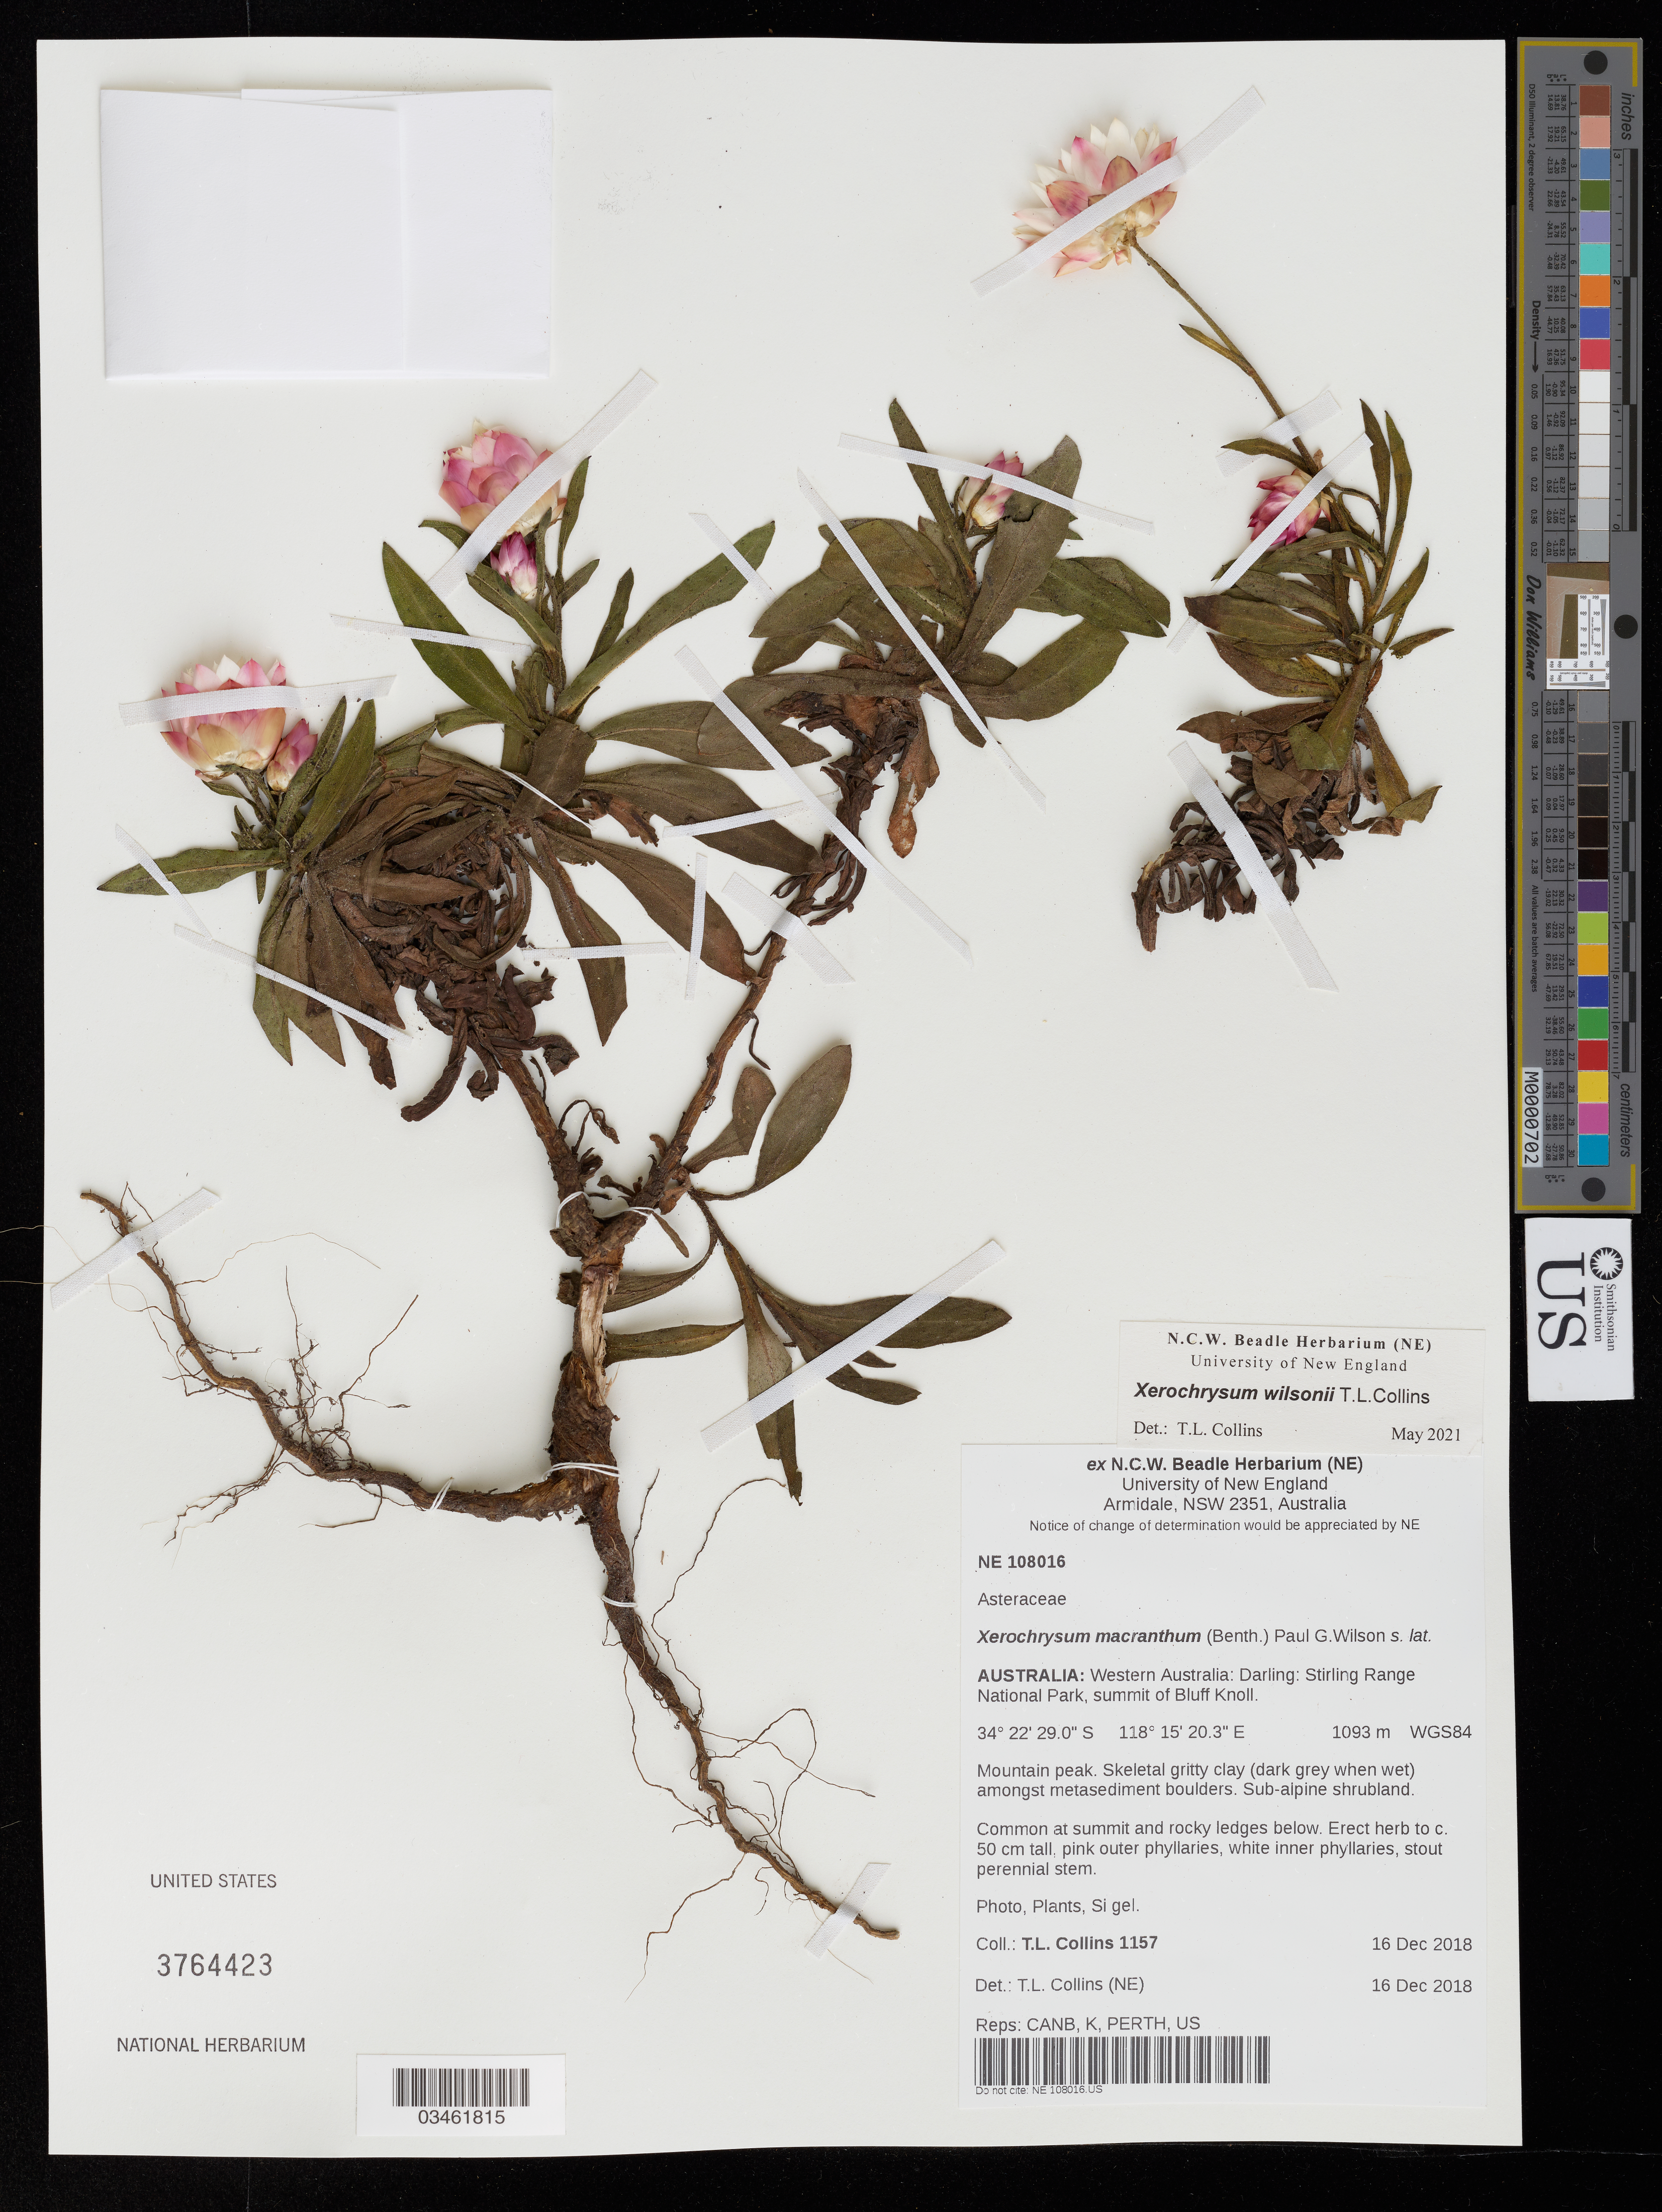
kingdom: Plantae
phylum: Tracheophyta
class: Magnoliopsida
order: Asterales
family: Asteraceae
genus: Xerochrysum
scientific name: Xerochrysum wilsonii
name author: Collins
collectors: T. Collins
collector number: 1157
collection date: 2018-12-16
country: Australia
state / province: Western Australia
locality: Darling: Stirling Range National Park, summit of Bluff Knoll.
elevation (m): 1093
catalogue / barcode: US 3764423